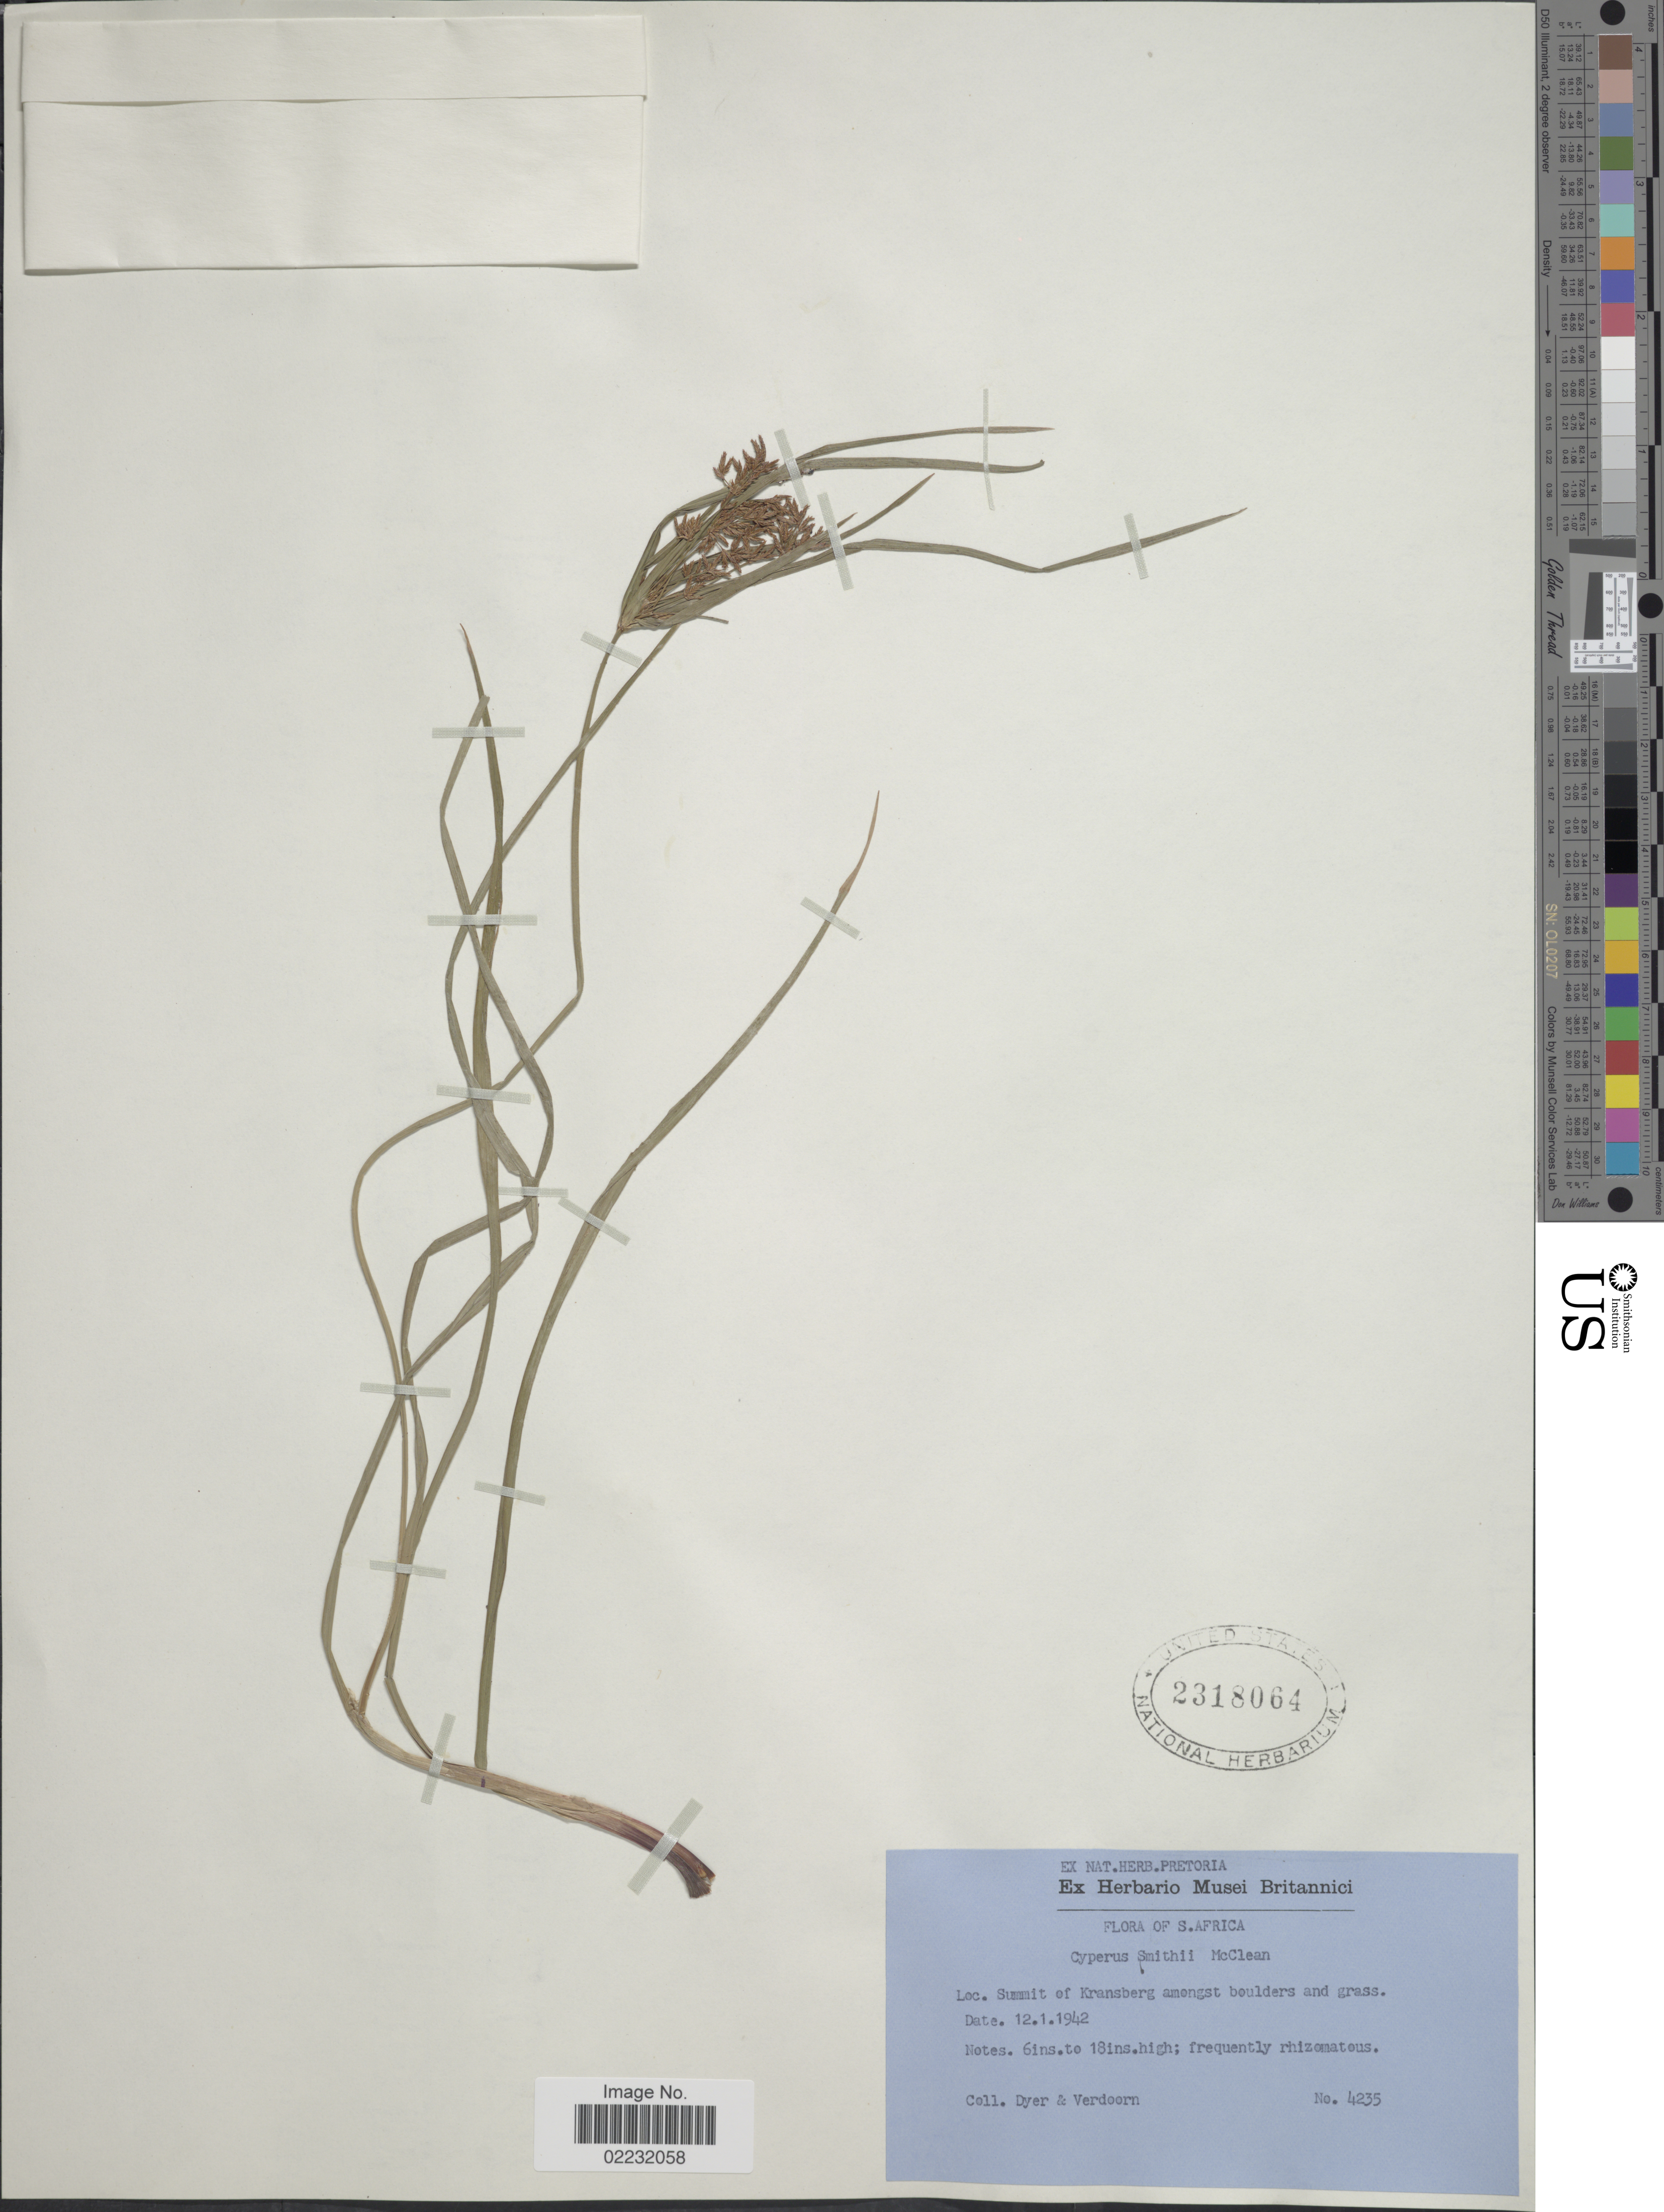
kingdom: Plantae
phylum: Tracheophyta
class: Liliopsida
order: Poales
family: Cyperaceae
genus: Cyperus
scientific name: Cyperus albostriatus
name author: Schrad.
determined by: Strong, Mark T., (BOT), Smithsonian Institution - National Museum of Natural History (UNITED STATES)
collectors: Dyer & -. Verdoorn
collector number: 4235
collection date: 1942-01-12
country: South Africa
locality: Summit of Kransberg amongst boulders and grass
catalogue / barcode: US 2318064